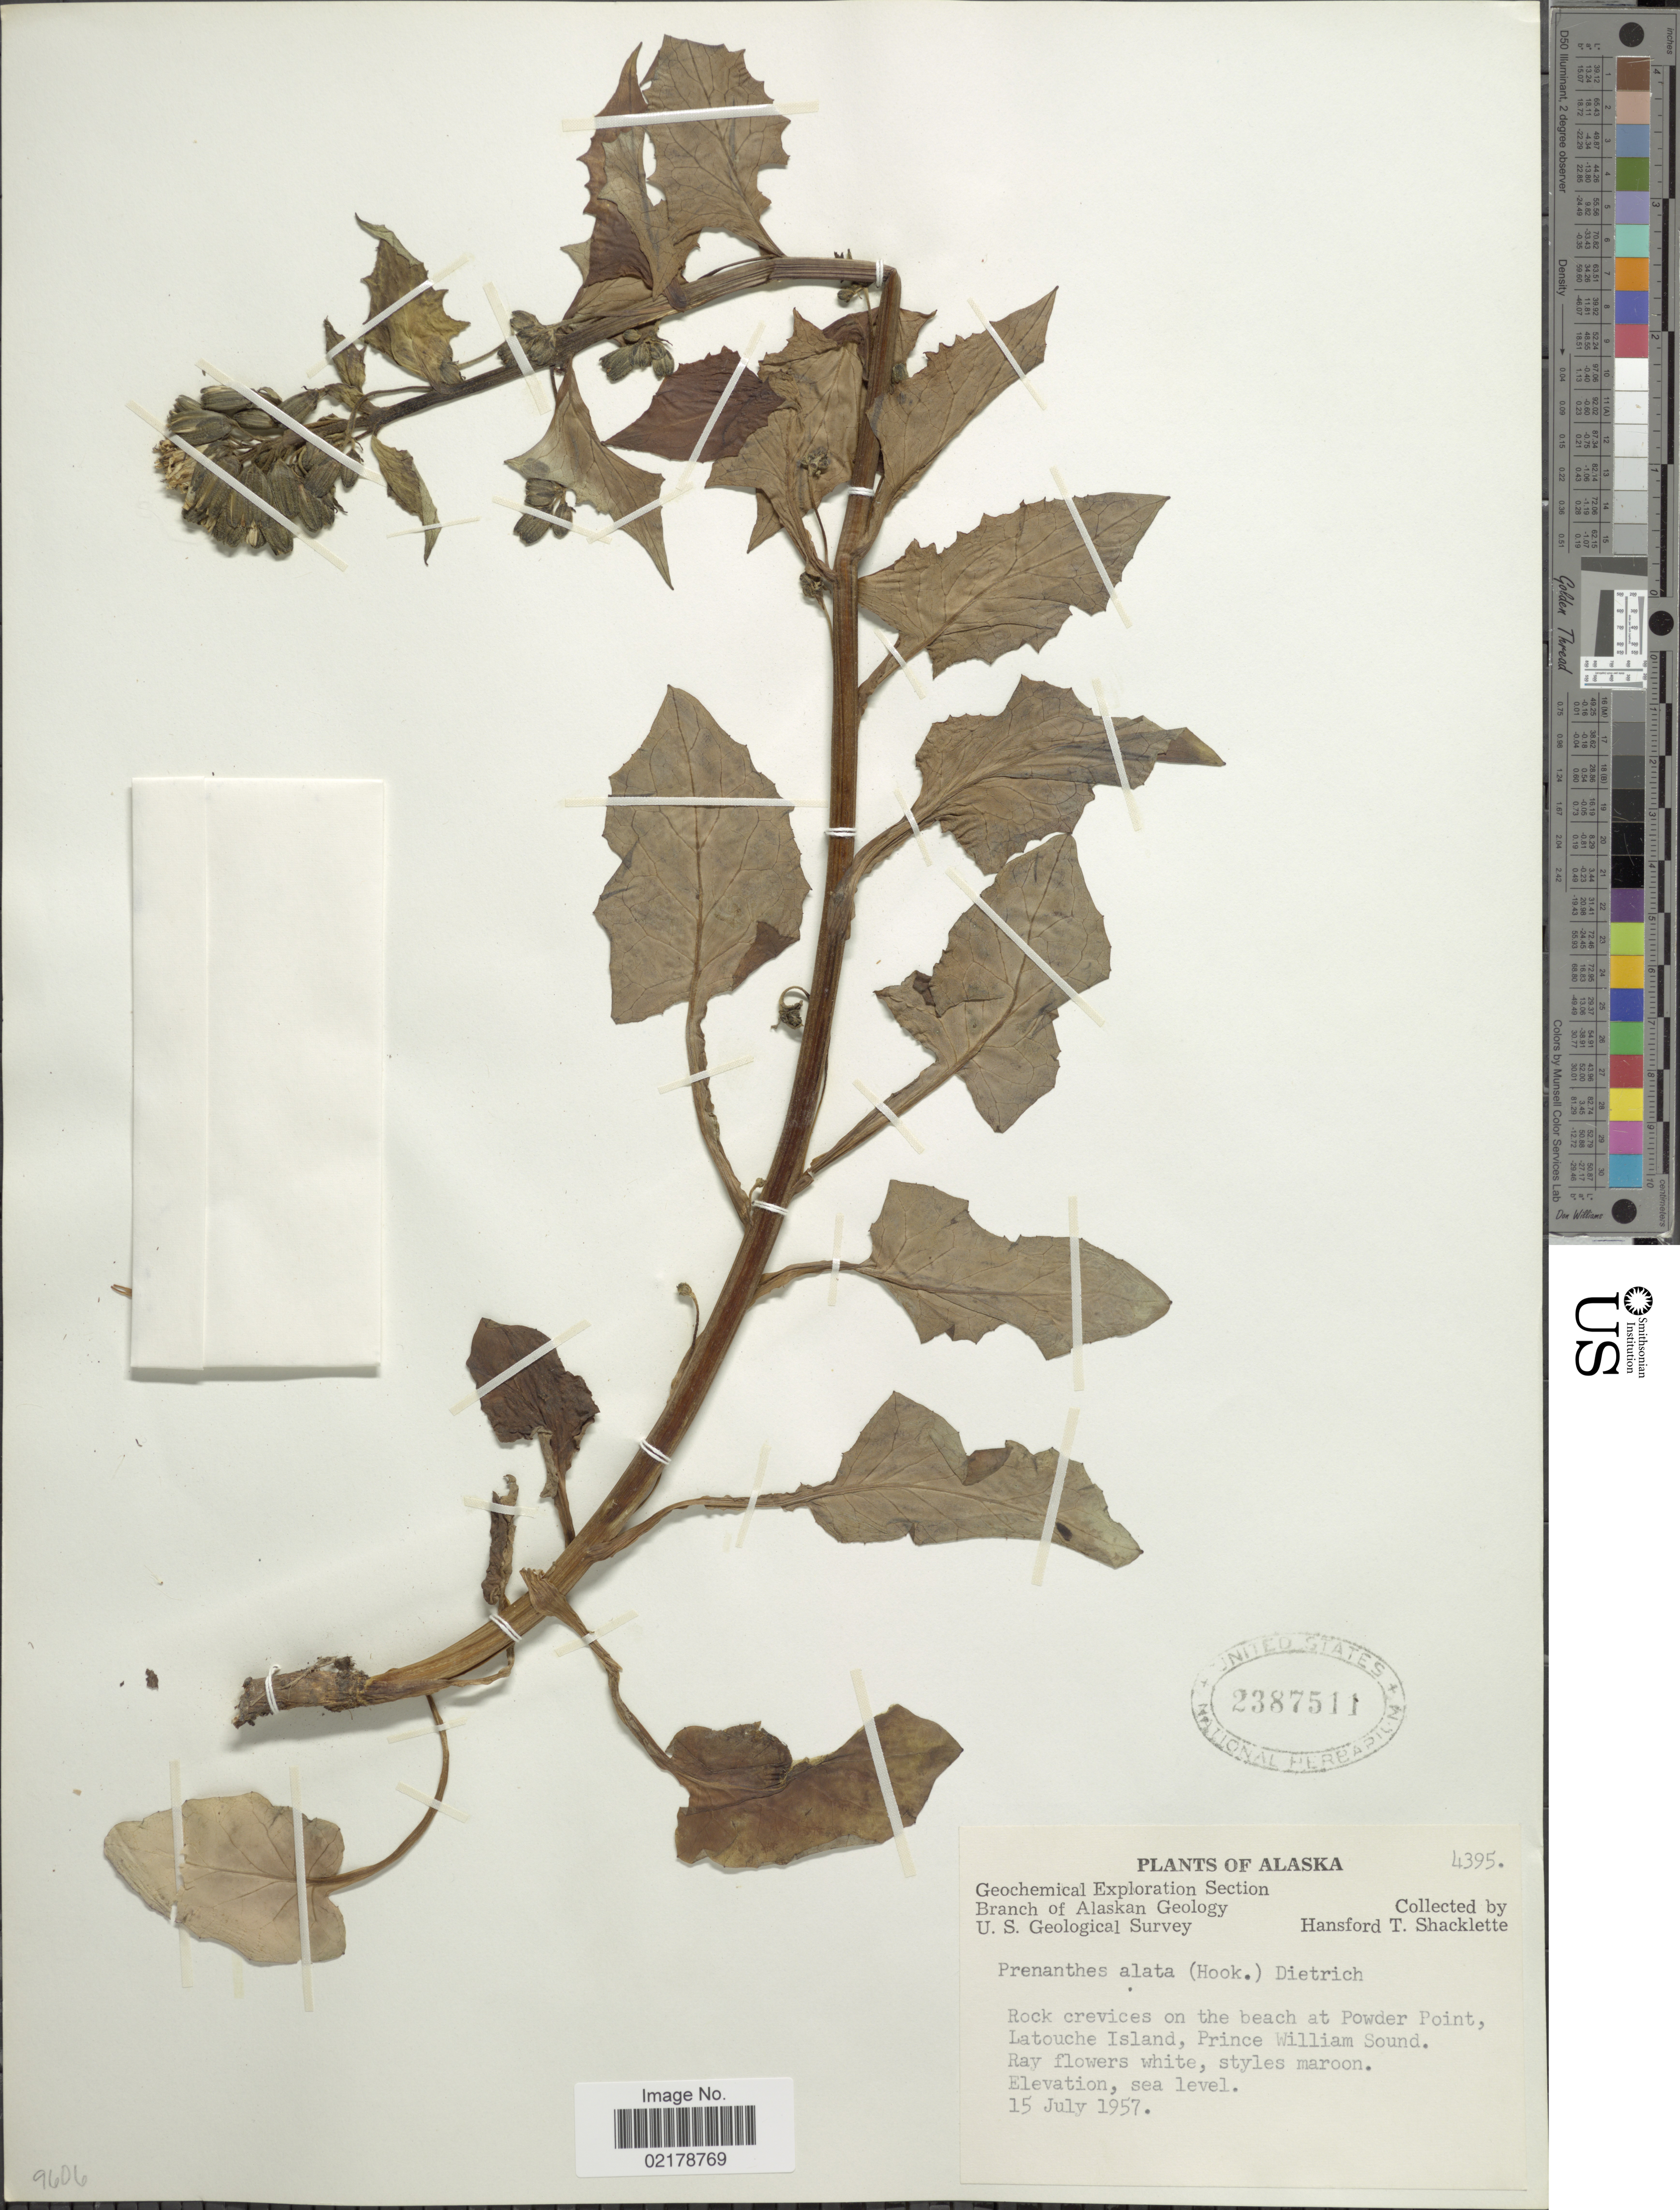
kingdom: Plantae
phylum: Tracheophyta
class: Magnoliopsida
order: Asterales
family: Asteraceae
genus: Nabalus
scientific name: Nabalus alatus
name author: Hook.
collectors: H. Shacklette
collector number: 4395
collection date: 1957-07-15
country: United States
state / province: Alaska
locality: Rock crevices on the beach at Powder Point, Latouche Island, Prince William Sound.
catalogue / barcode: US 2387511